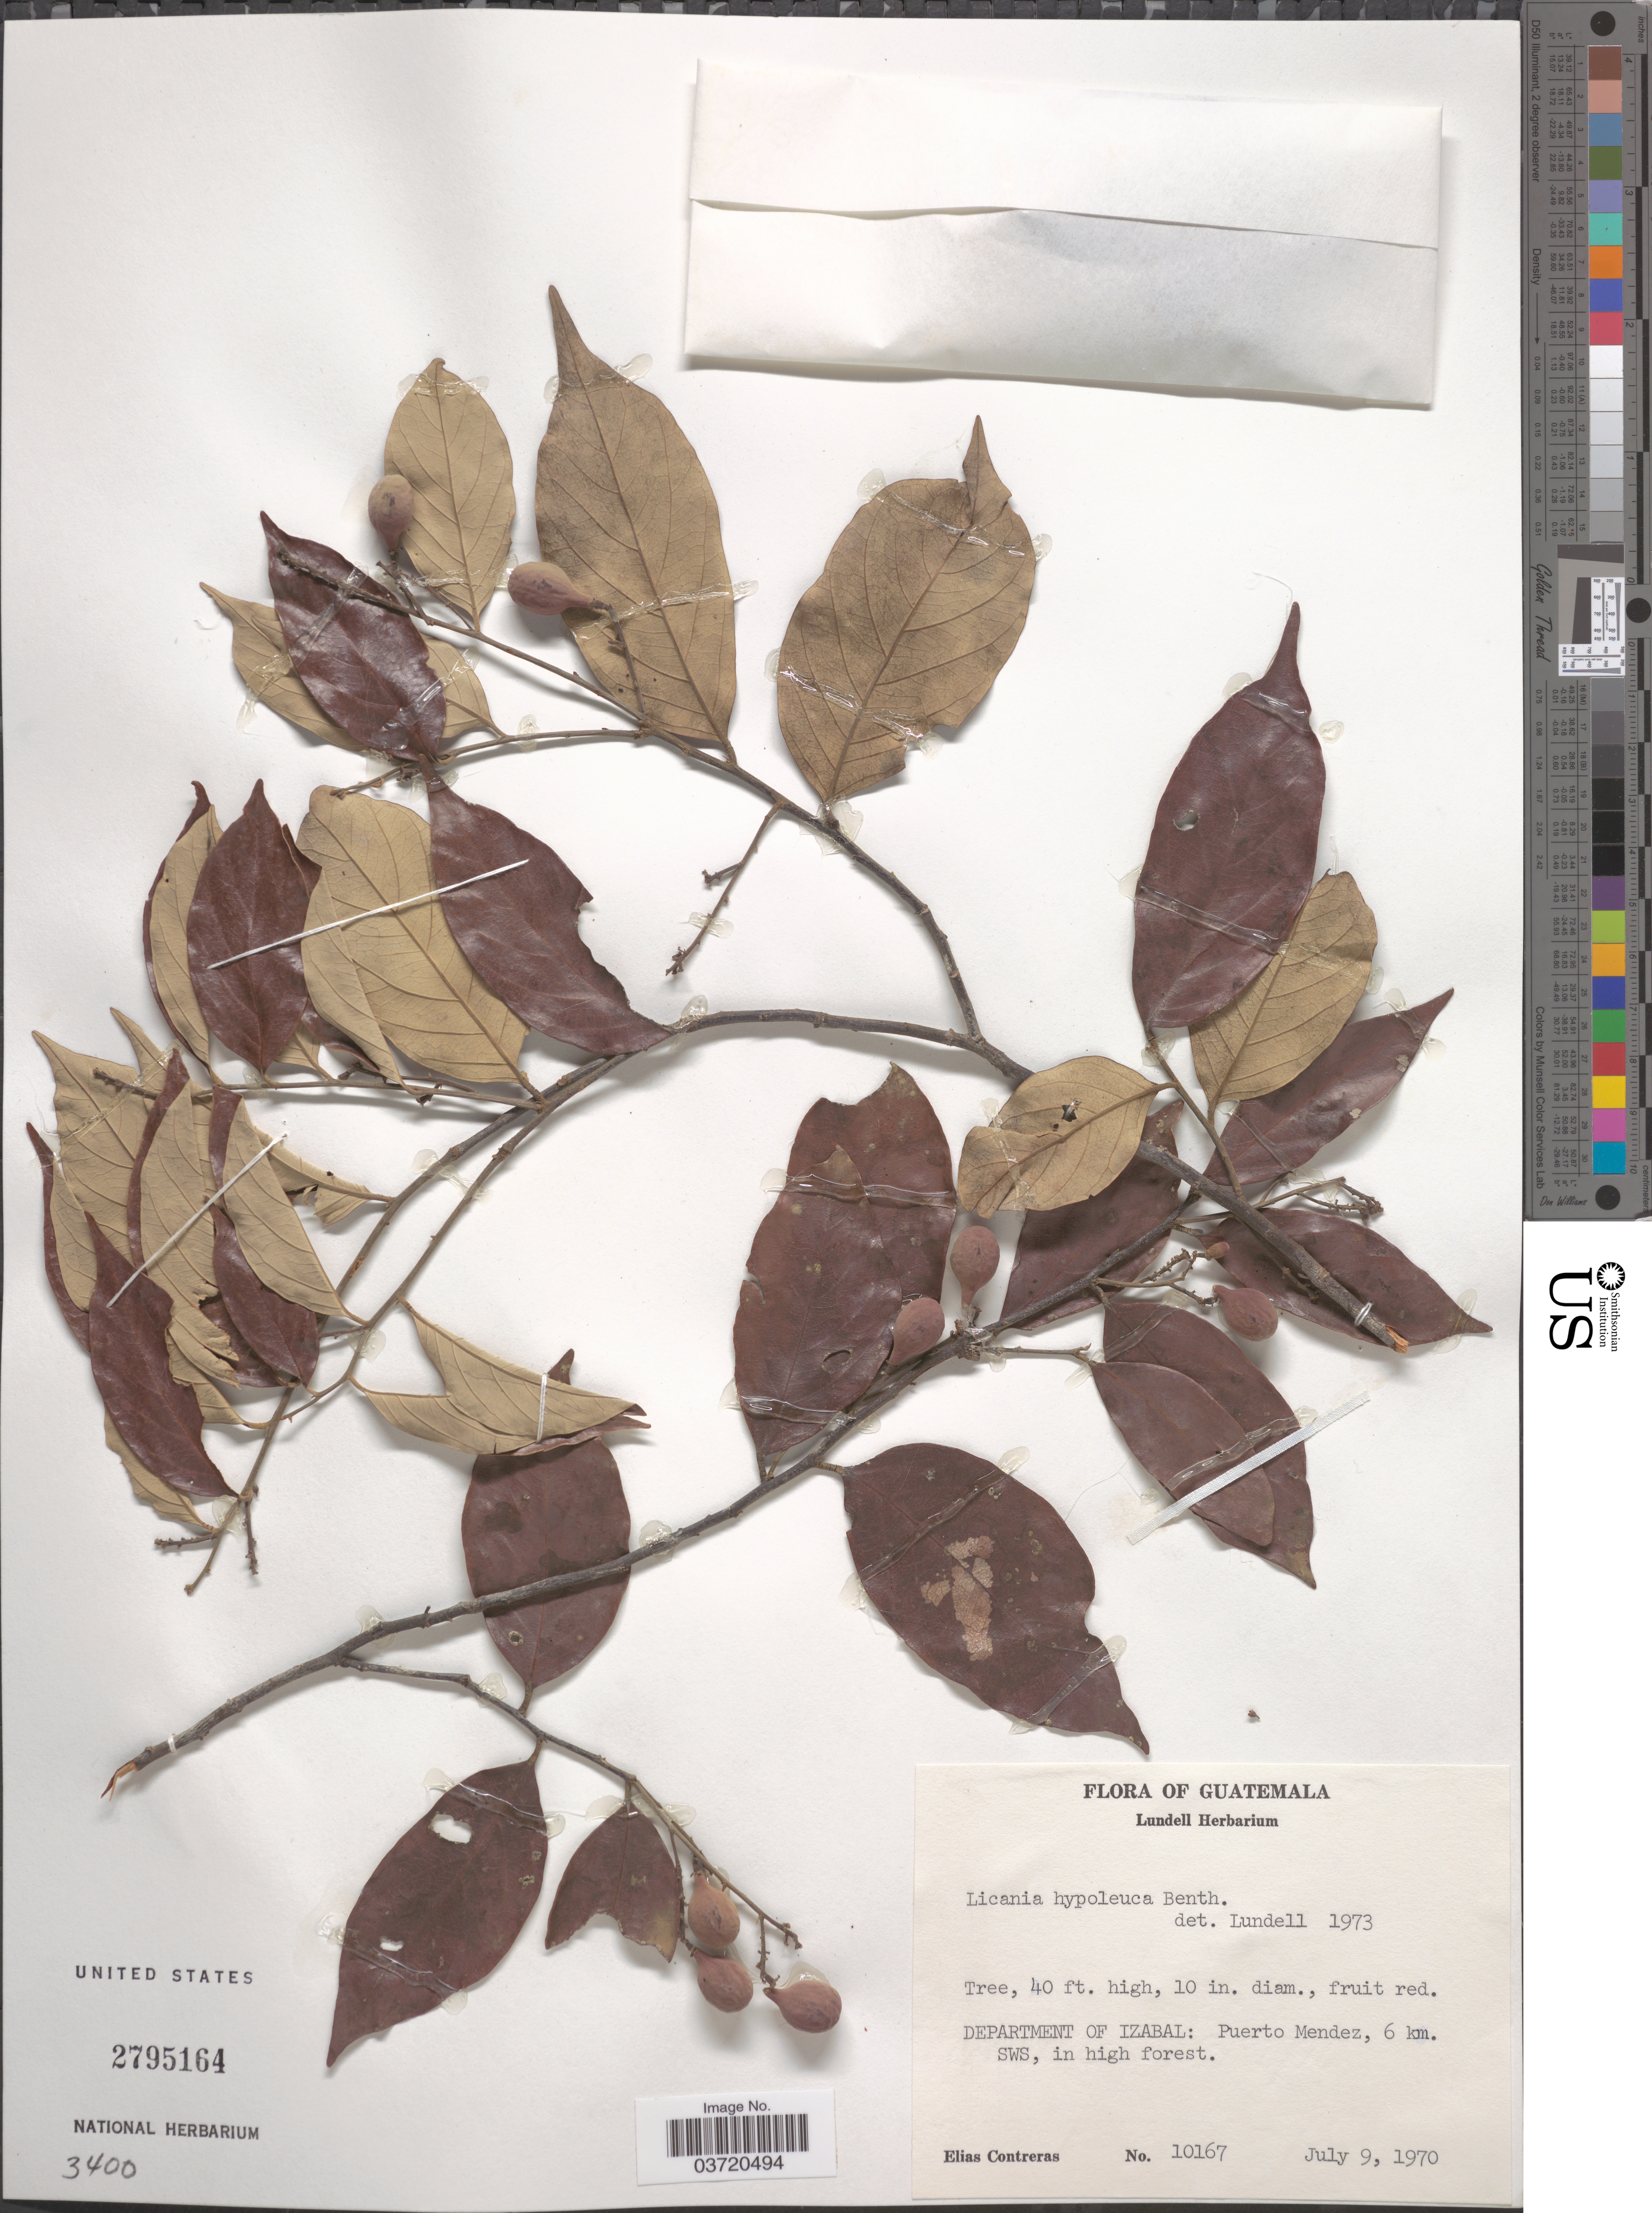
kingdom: Plantae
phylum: Tracheophyta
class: Magnoliopsida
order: Malpighiales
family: Chrysobalanaceae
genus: Licania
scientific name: Licania hypoleuca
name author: Benth.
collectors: E. Contreras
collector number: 10167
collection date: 1970-07-09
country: Guatemala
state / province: Izabal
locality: Department of Izabal: Puerto Mendez, 6 km. SWS, in high forest.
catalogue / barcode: US 2795164